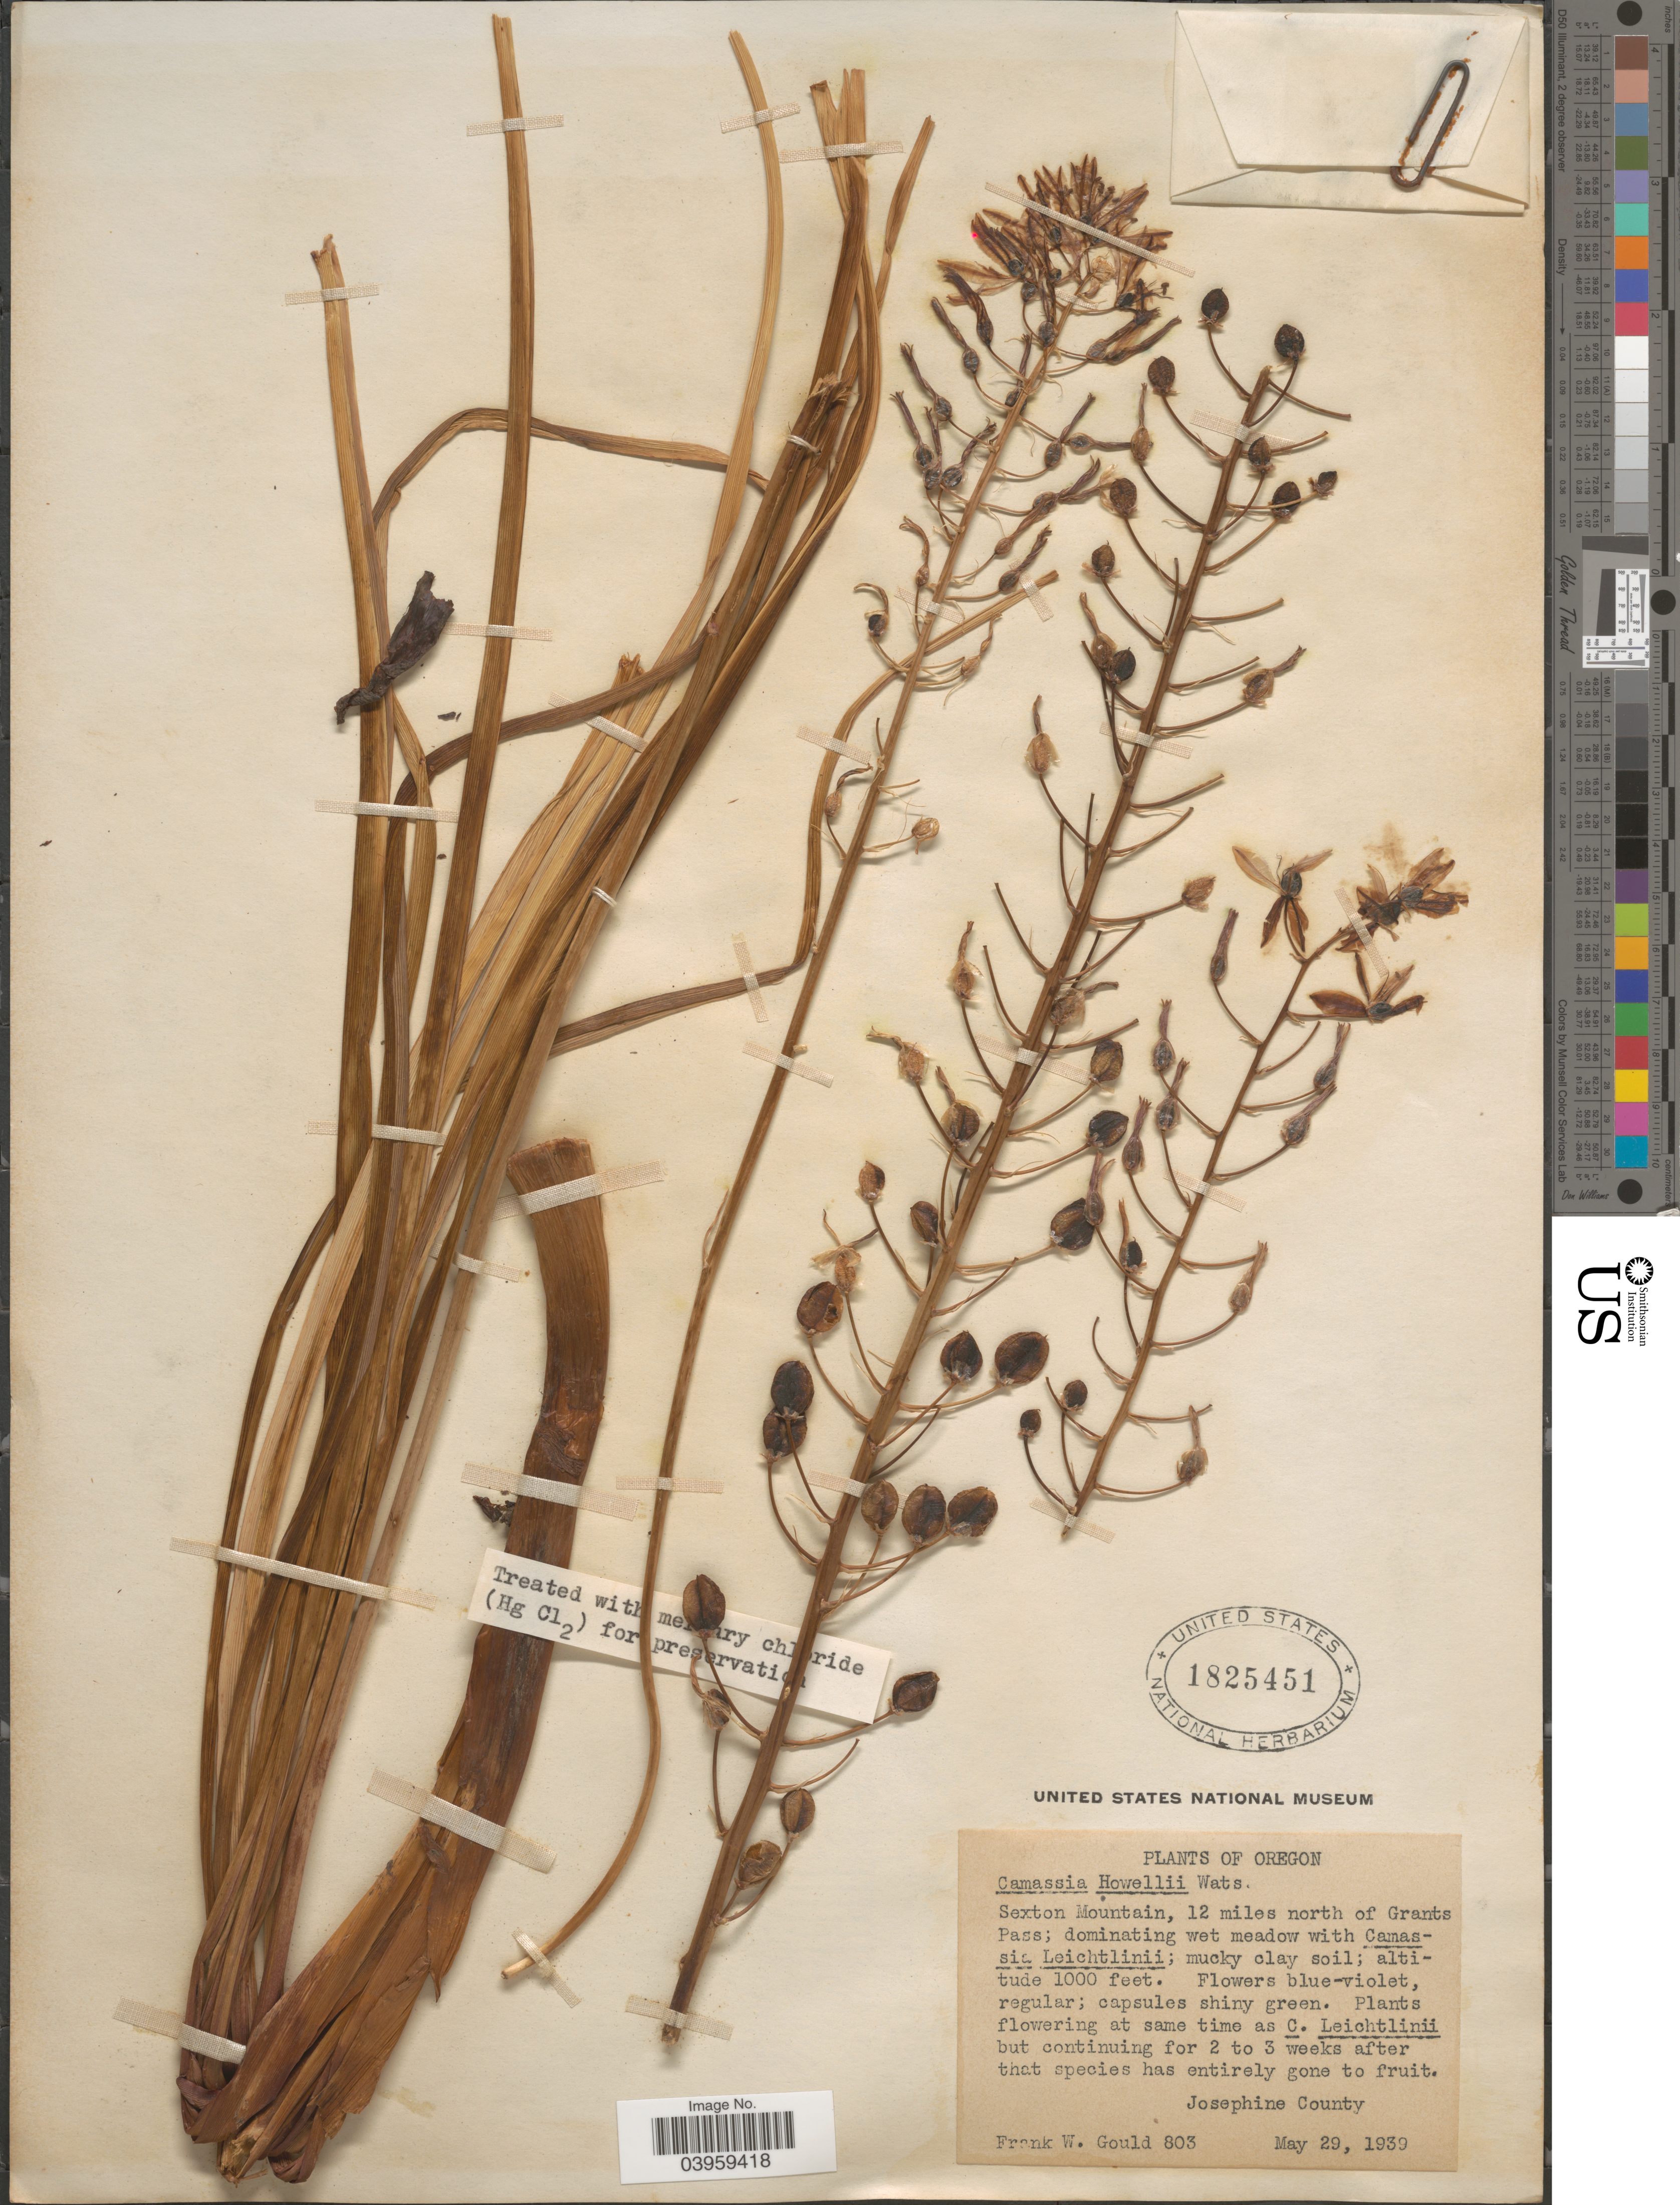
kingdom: Plantae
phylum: Tracheophyta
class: Liliopsida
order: Asparagales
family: Asparagaceae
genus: Camassia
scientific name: Camassia howellii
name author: S. Watson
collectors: F. W. Gould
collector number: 803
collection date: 1939-05-29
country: United States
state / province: Oregon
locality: Sexton Mountain, 12 miles north of Grants Pass. Josephine County.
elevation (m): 305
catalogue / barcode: US 1825451